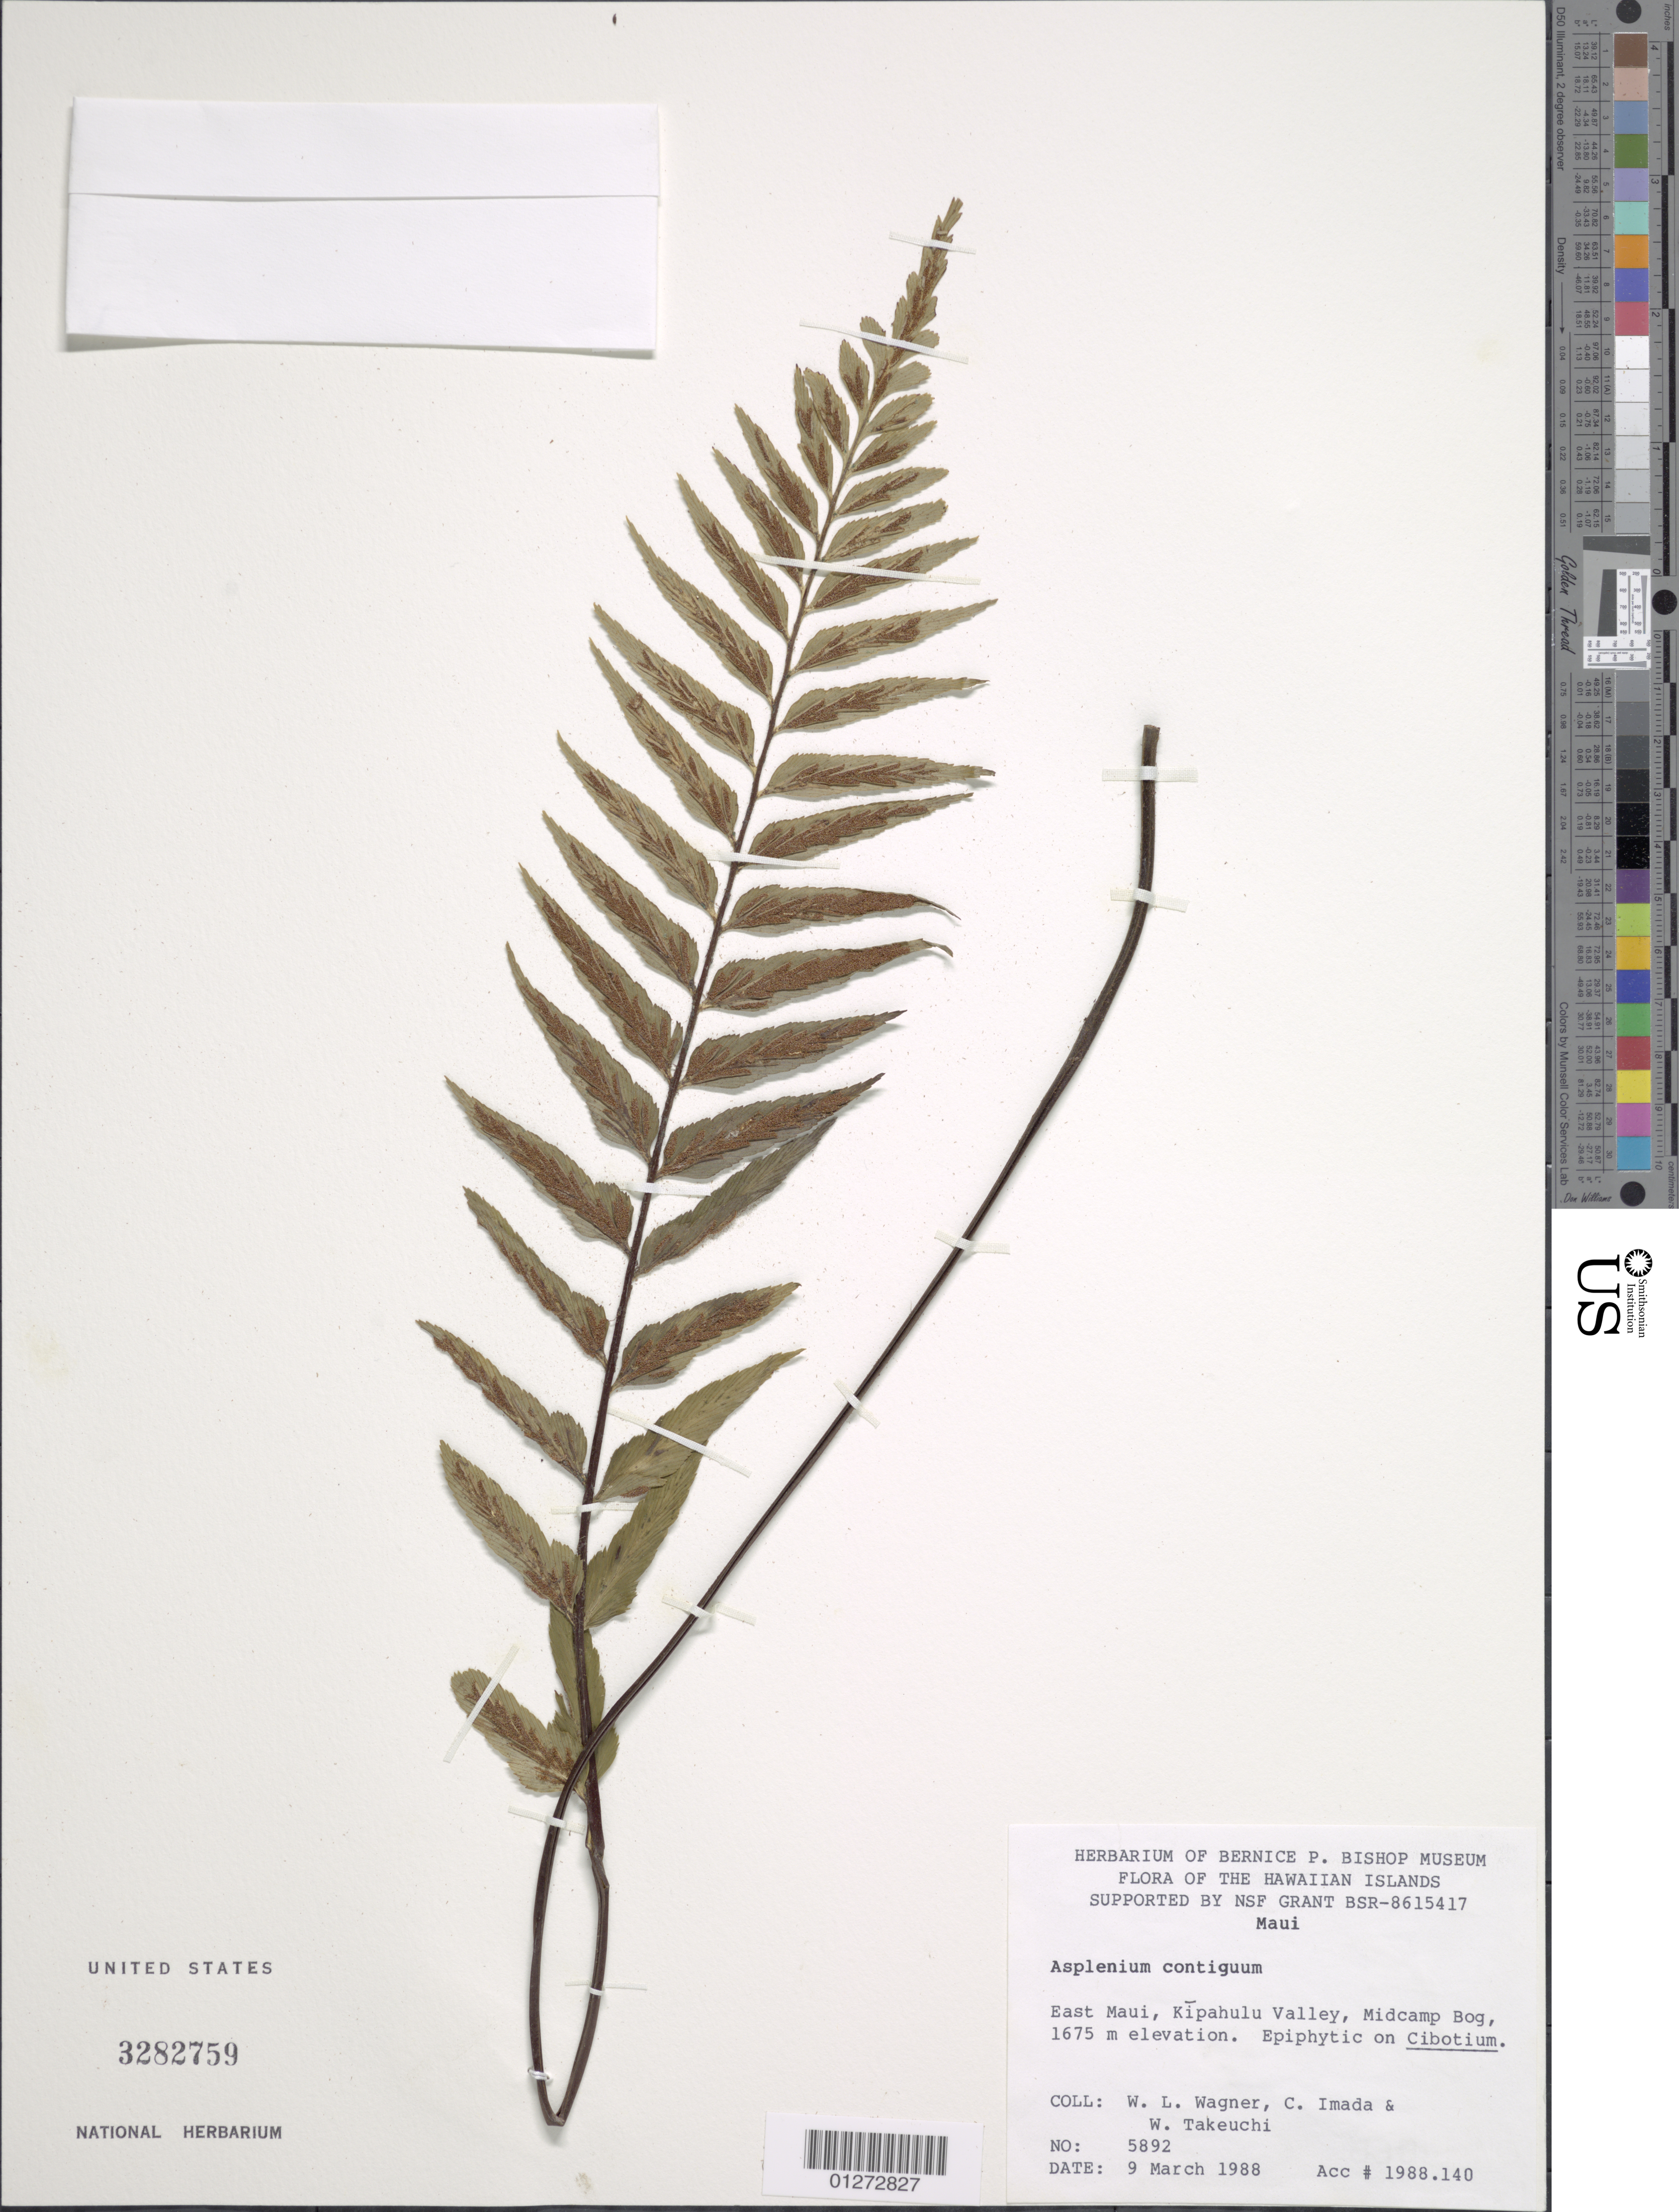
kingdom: Plantae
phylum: Tracheophyta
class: Polypodiopsida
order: Polypodiales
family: Aspleniaceae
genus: Asplenium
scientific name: Asplenium contiguum var. contiguum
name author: Kaulf.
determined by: Wagner, W. L., (BOT), Smithsonian Institution - National Museum of Natural History (UNITED STATES)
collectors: W. L. Wagner, C. Imada & W. N. Takeuchi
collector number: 5892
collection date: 1988-03-09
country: United States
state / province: Hawaii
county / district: Maui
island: Maui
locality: East Maui, Kipahulu Valley, Midcamp Bog.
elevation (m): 1675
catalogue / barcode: US 3282759